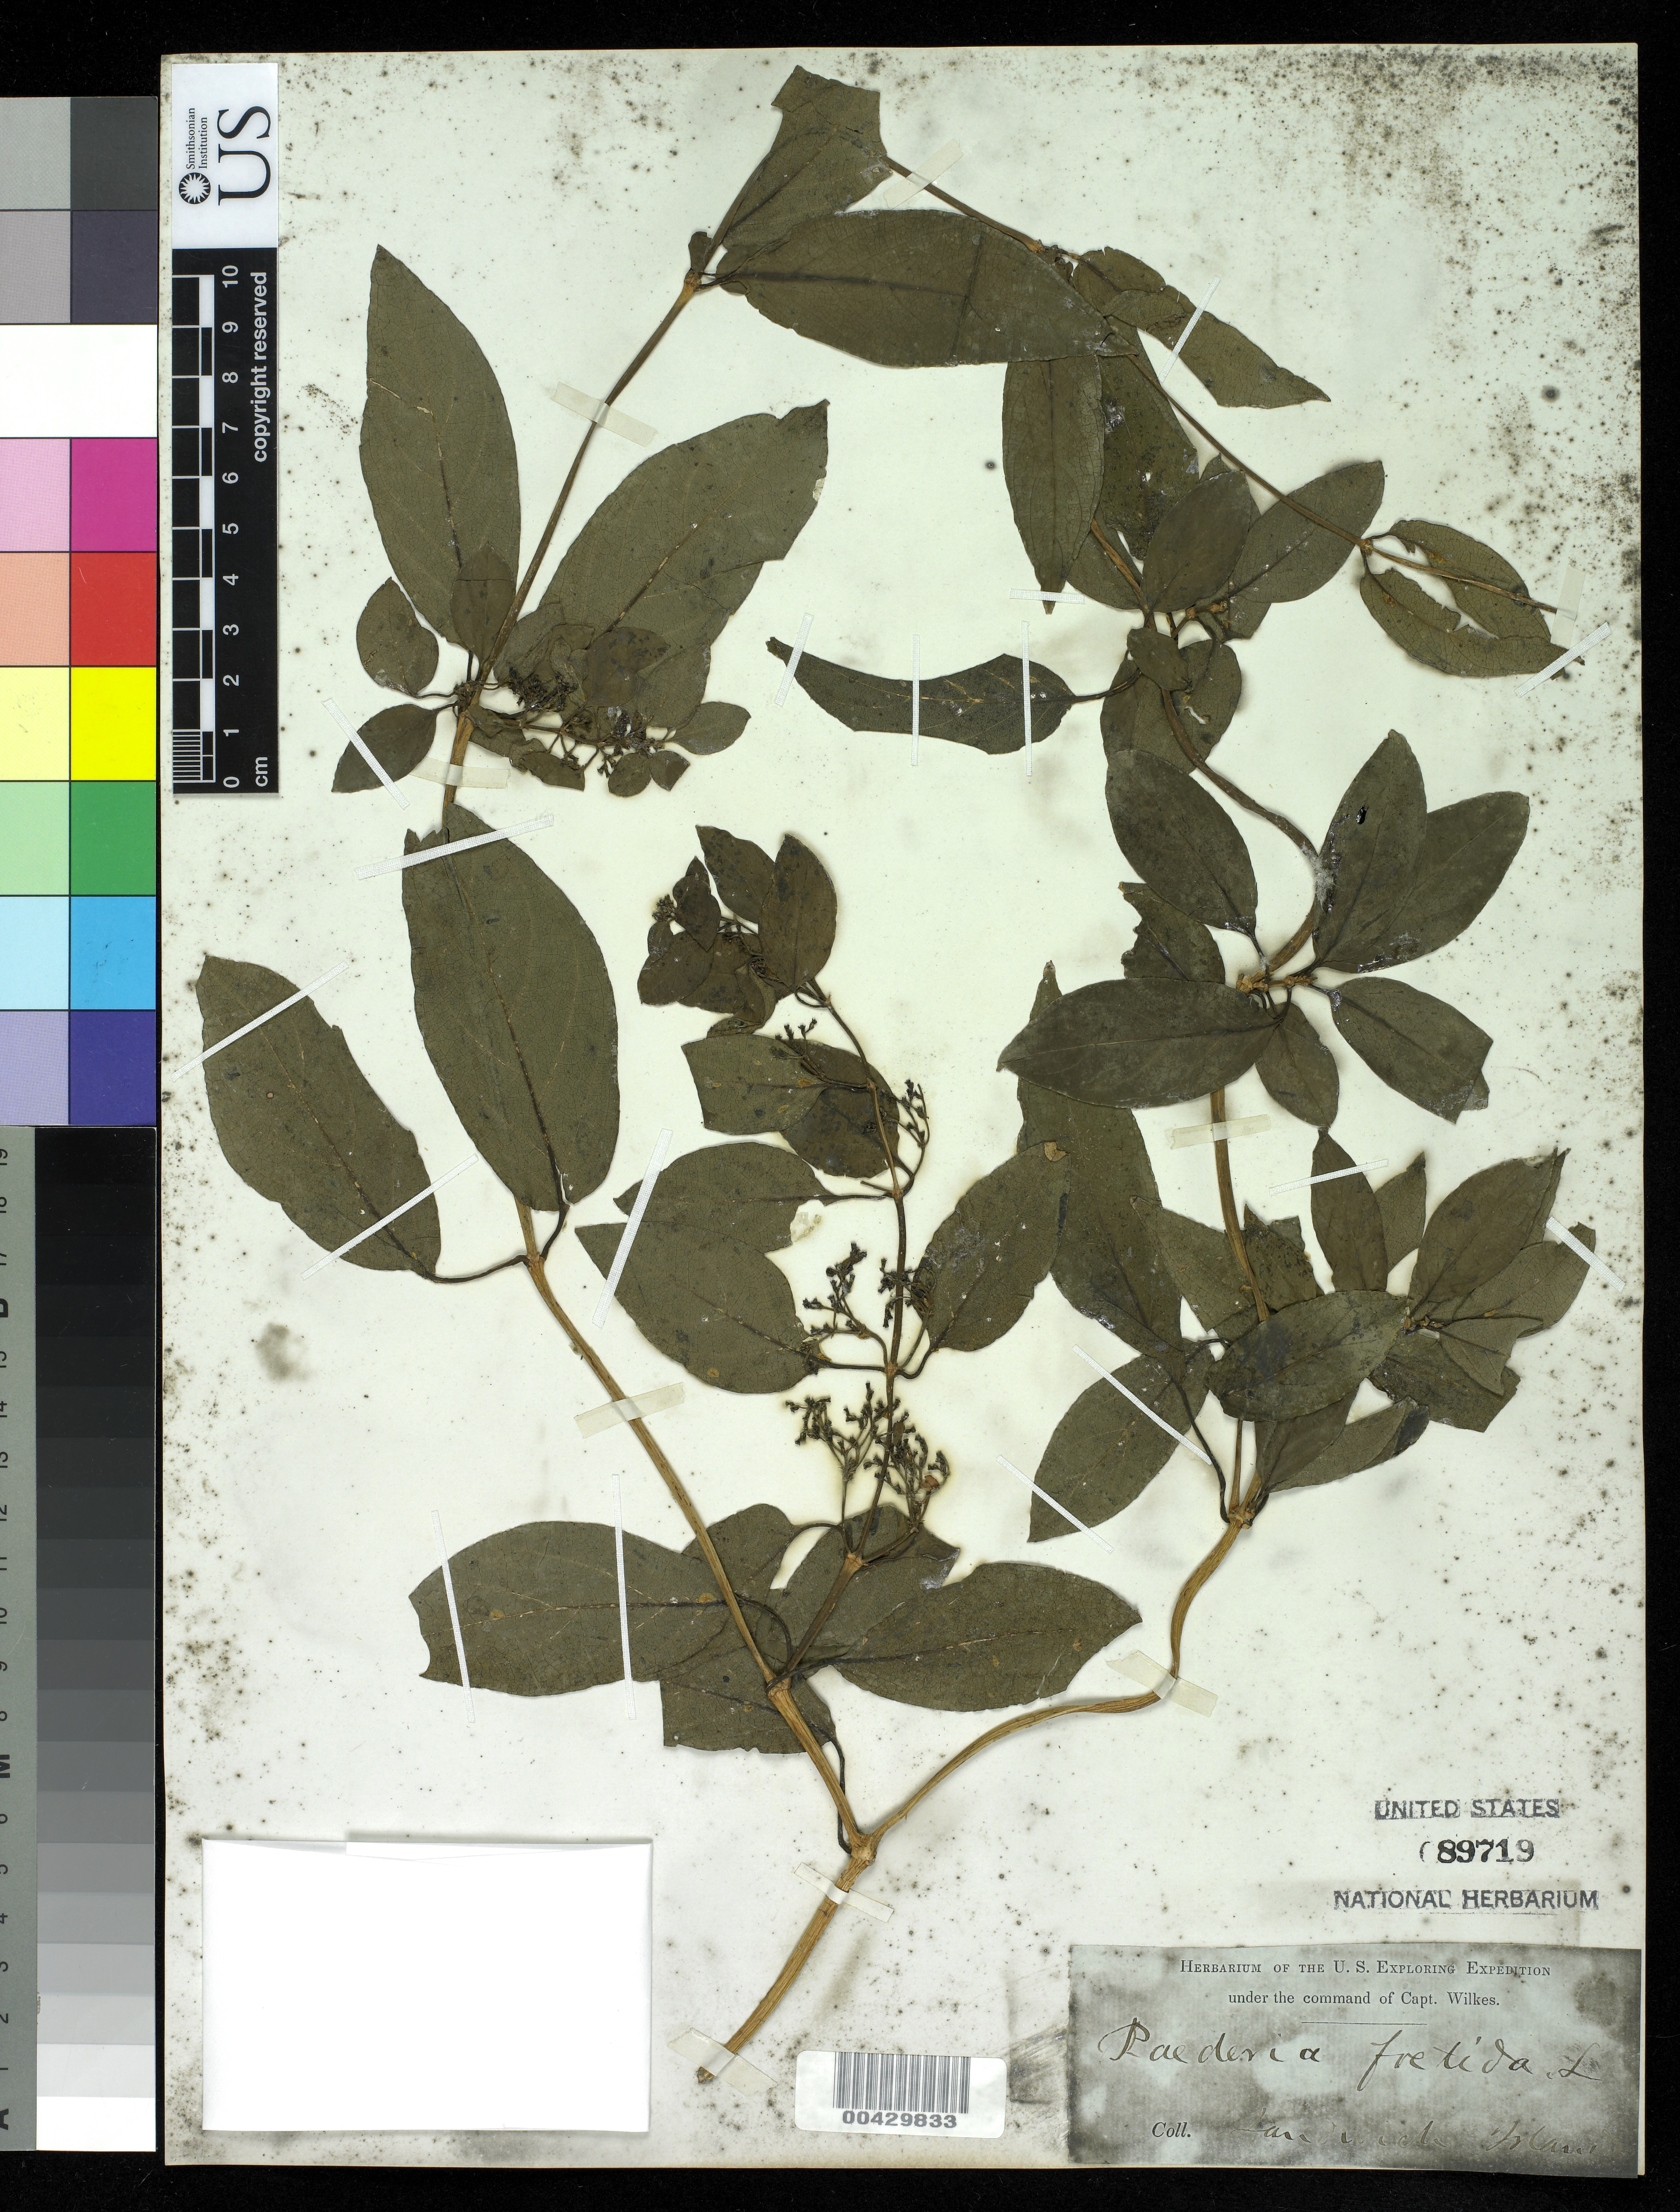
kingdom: Plantae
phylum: Tracheophyta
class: Magnoliopsida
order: Gentianales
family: Rubiaceae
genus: Paederia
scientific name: Paederia foetida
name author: L.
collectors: Wilkes Explor. Exped.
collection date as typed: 1900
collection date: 1838/1842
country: United States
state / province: Hawaii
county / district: Hawaii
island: Hawaii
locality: Locality illegible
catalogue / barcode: US 89719